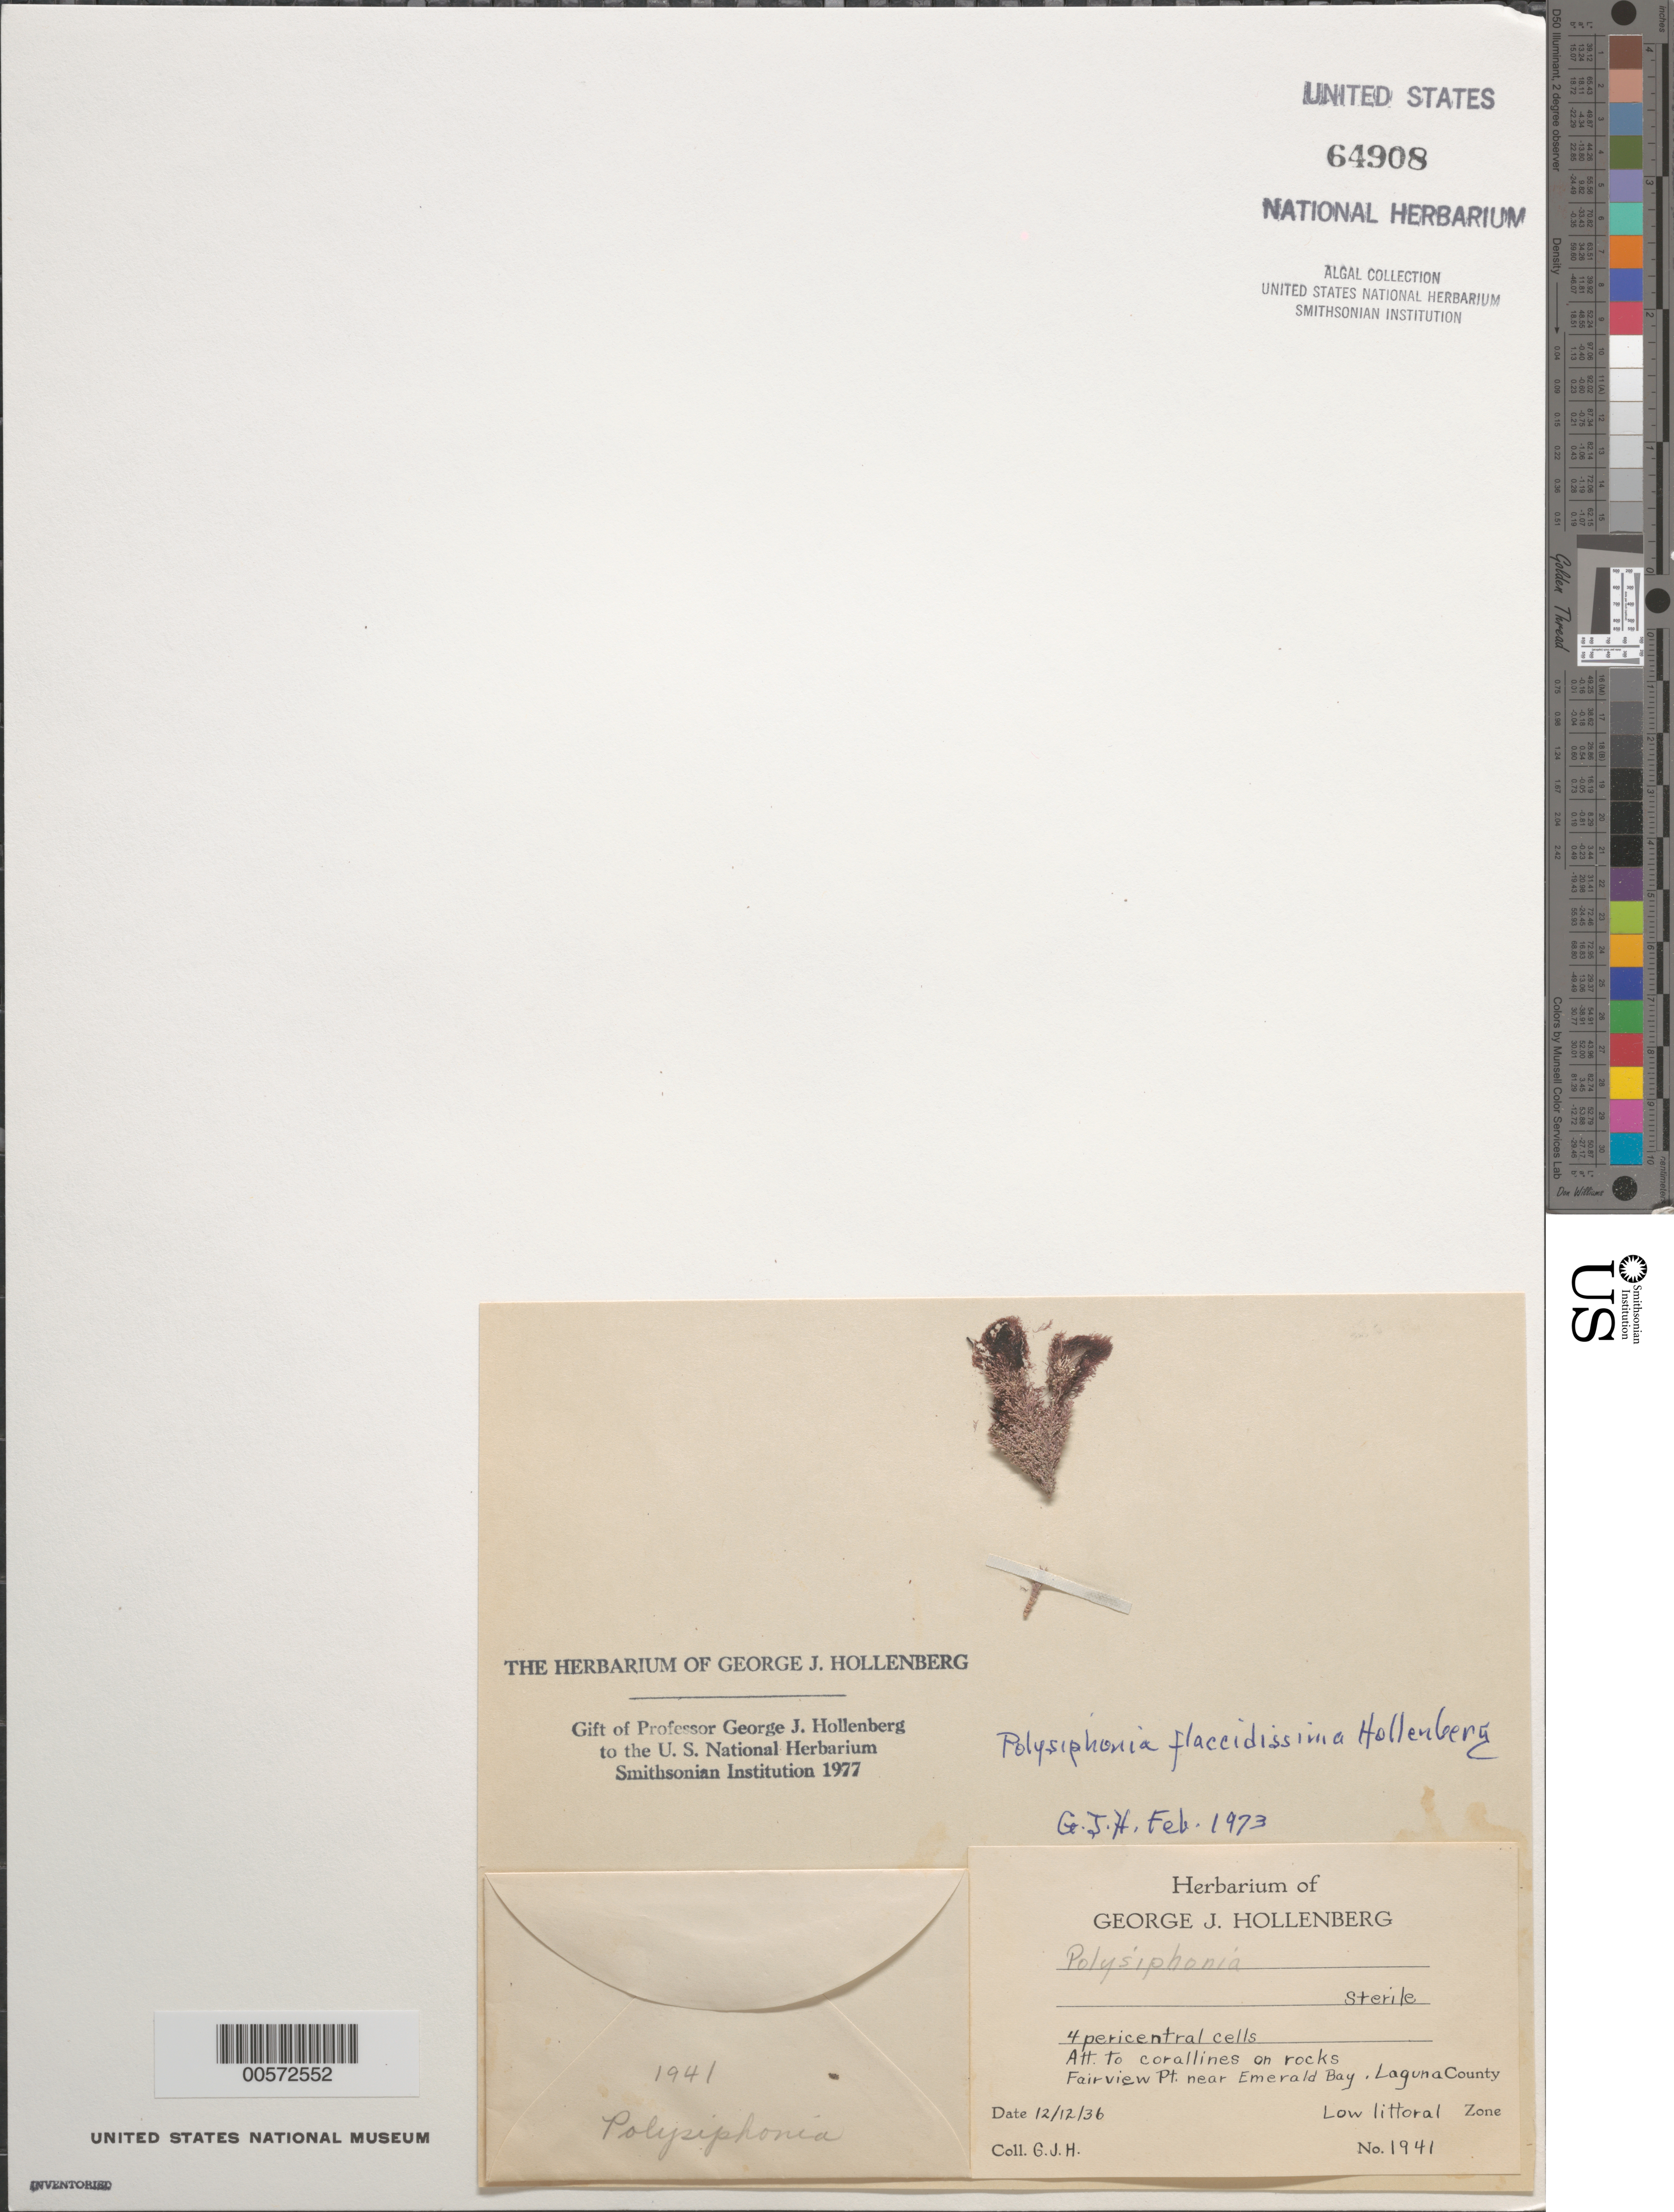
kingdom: Plantae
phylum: Rhodophyta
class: Florideophyceae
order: Ceramiales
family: Rhodomelaceae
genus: Neosiphonia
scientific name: Neosiphonia sertularioides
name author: (Gratel.) K.W. Nam & Kang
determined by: Algae name updating Project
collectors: G. Hollenberg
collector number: GJH 1941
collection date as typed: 12 Dec 1936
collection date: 1936-12-12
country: United States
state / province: California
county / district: Orange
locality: Fairview Point, near Emerald Bay, Laguna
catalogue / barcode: US 64908